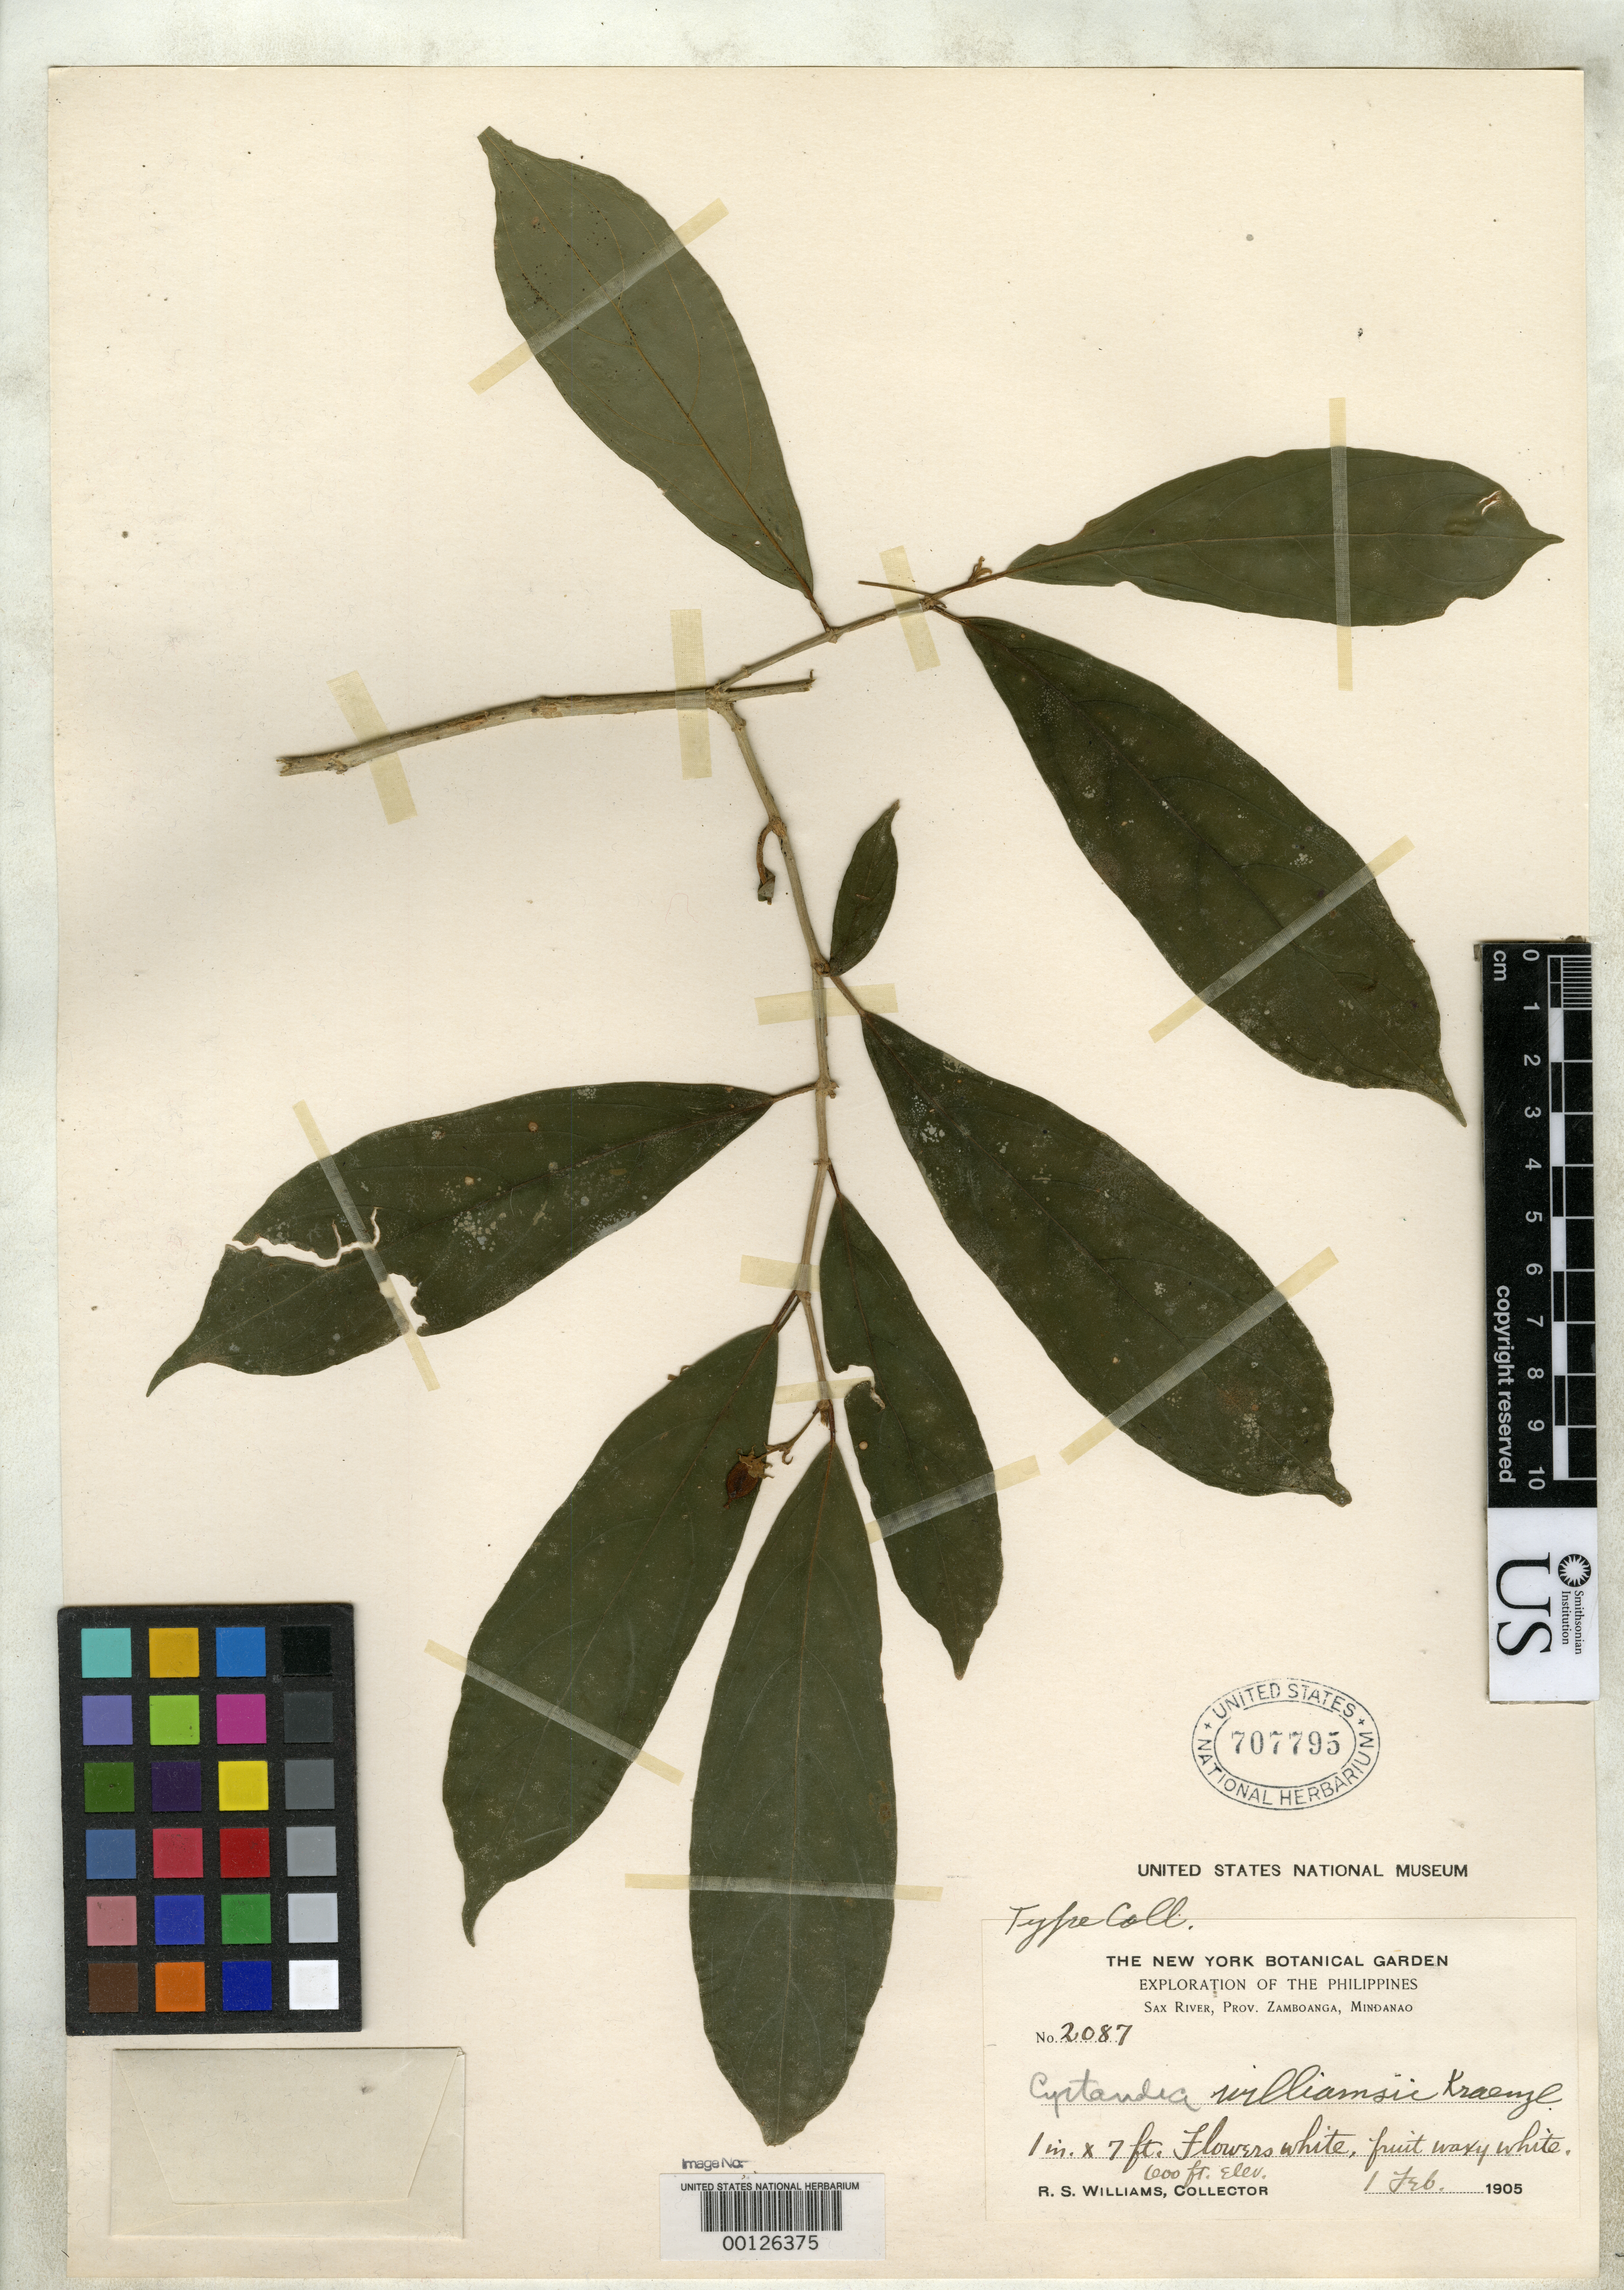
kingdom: Plantae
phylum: Tracheophyta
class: Magnoliopsida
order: Lamiales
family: Gesneriaceae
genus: Cyrtandra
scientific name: Cyrtandra williamsii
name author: Kraenzl.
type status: Lectotype; Type Collection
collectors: R. S. Williams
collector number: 2087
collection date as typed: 01 Feb 1905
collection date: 1905-02-01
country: Philippines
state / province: Zamboanga Peninsula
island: Mindanao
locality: Sax River.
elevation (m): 200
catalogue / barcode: US 707795